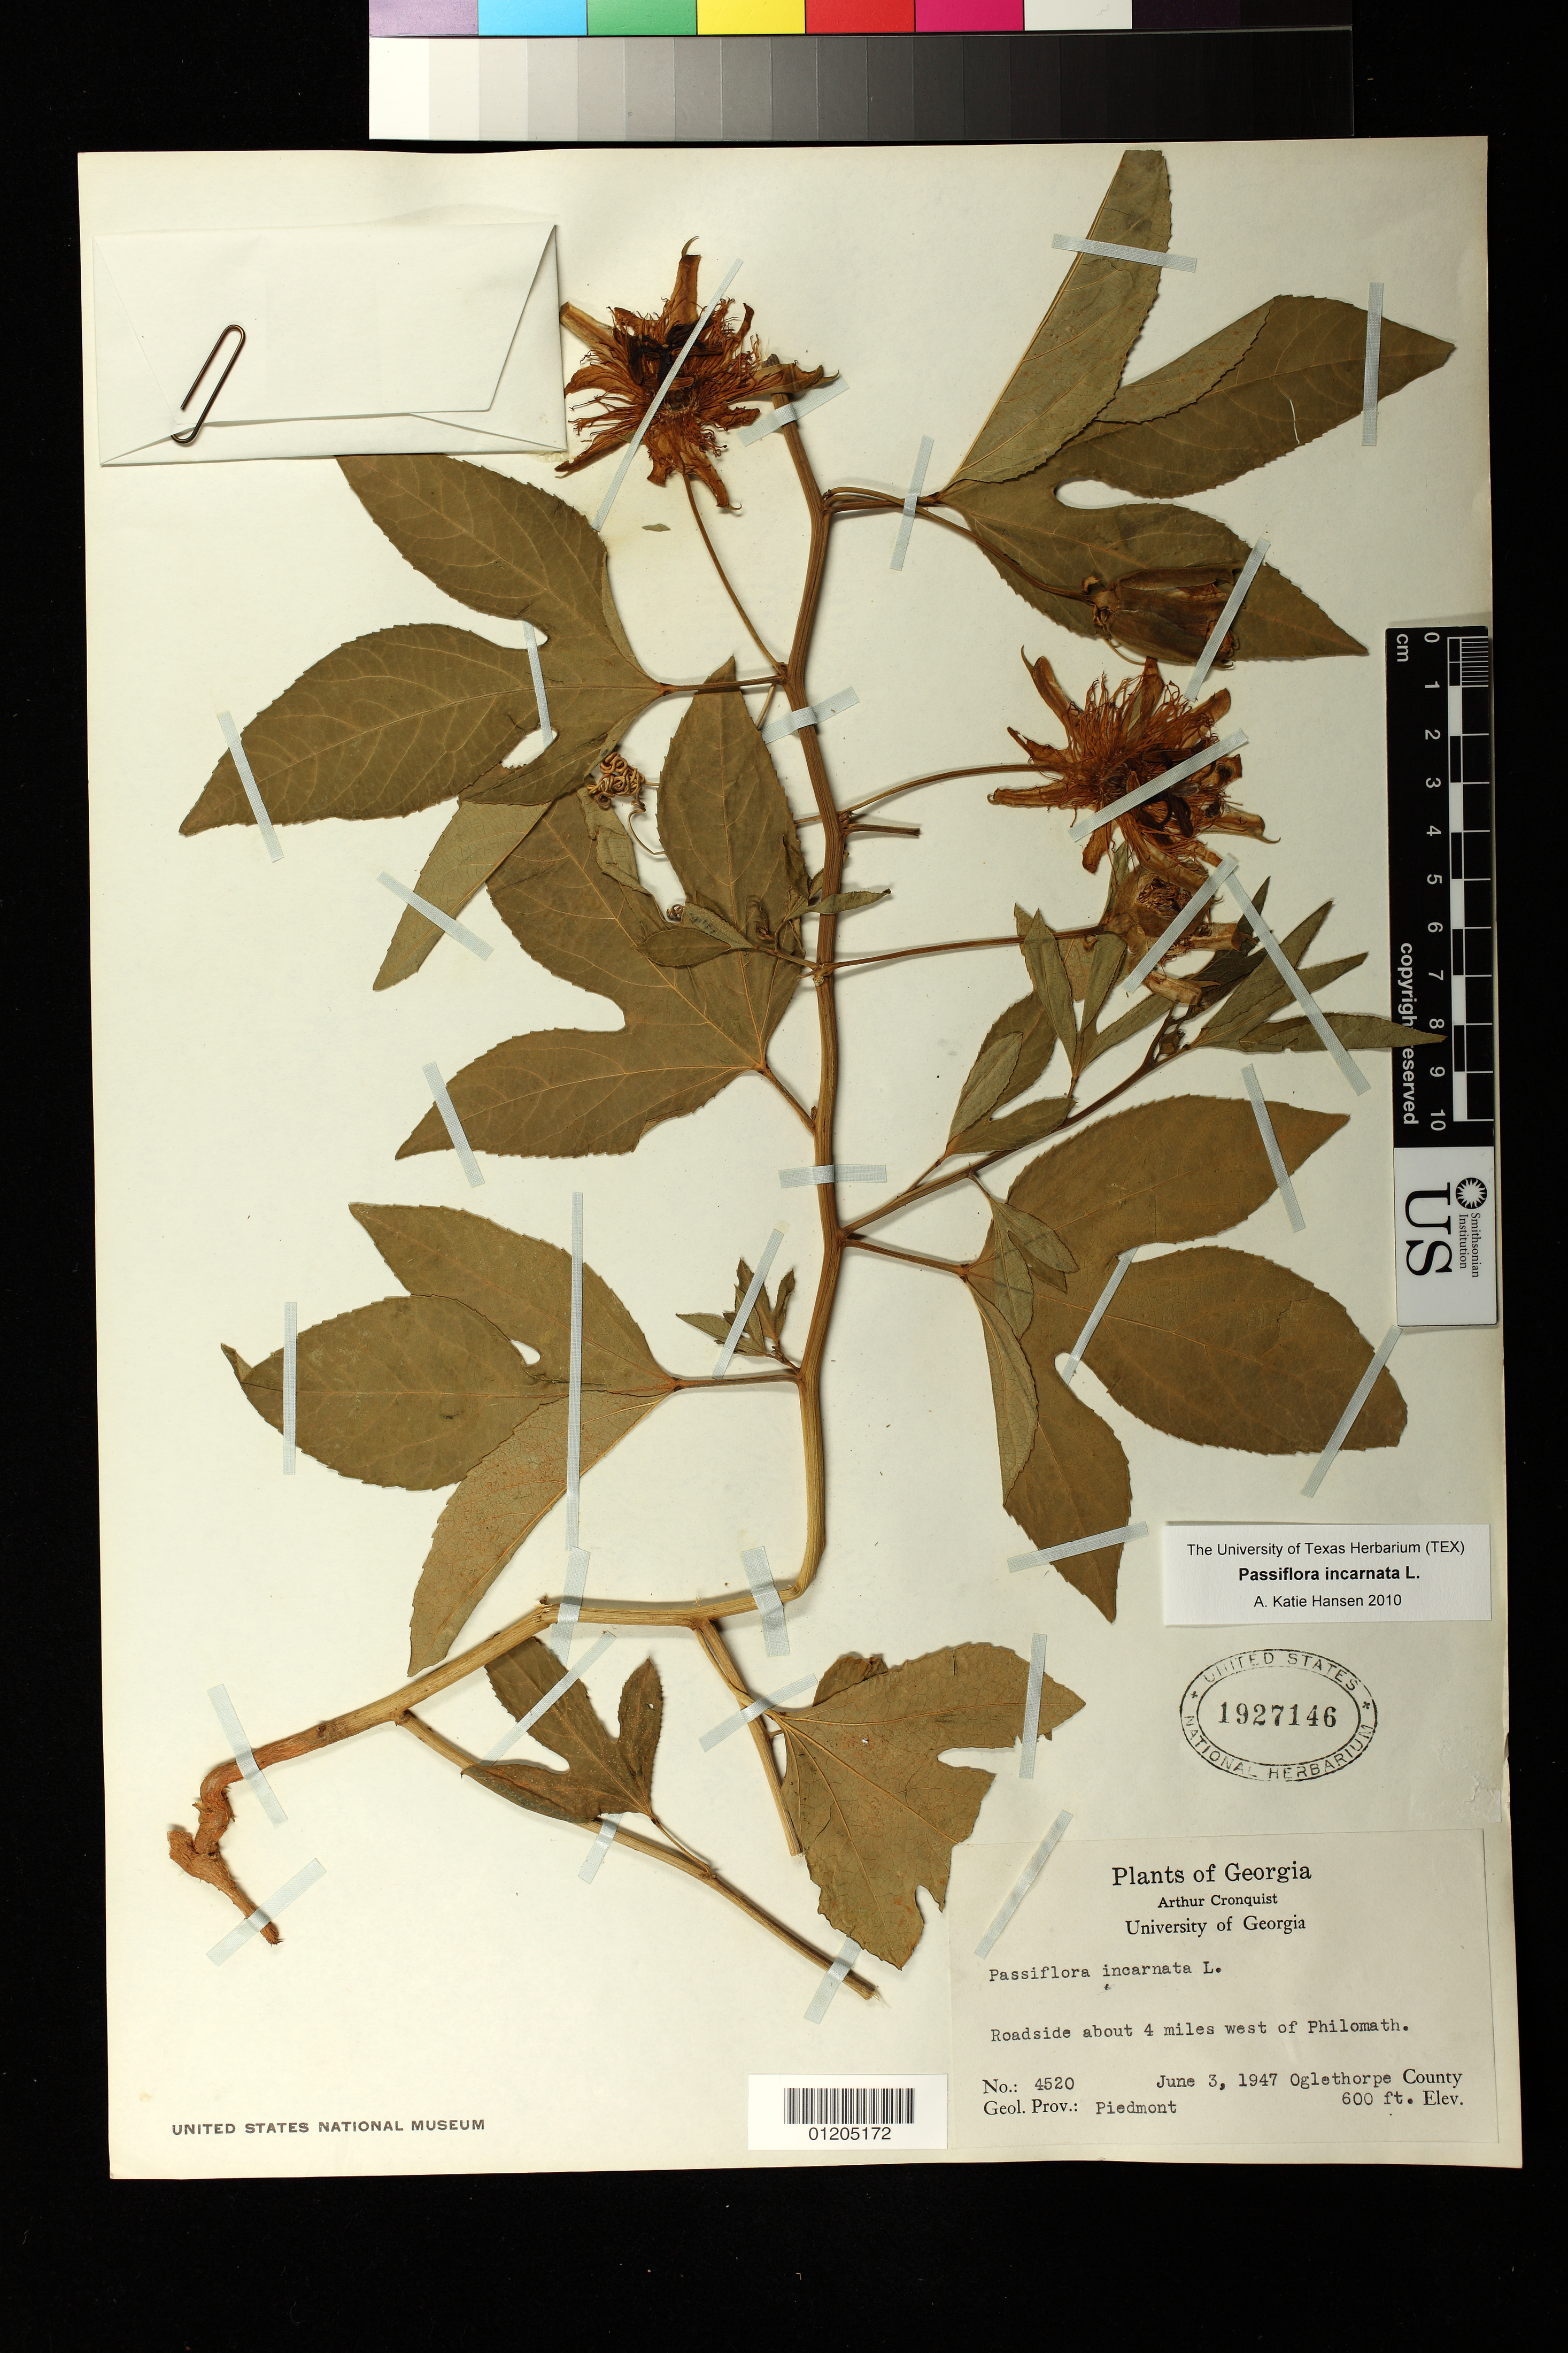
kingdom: Plantae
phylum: Tracheophyta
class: Magnoliopsida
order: Malpighiales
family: Passifloraceae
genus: Passiflora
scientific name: Passiflora incarnata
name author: L.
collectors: A. J. Cronquist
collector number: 4520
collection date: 1947-06-03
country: United States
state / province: Georgia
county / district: Oglethorpe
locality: Roadside about 4 miles west of Philomath.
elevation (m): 183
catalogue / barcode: US 1927146